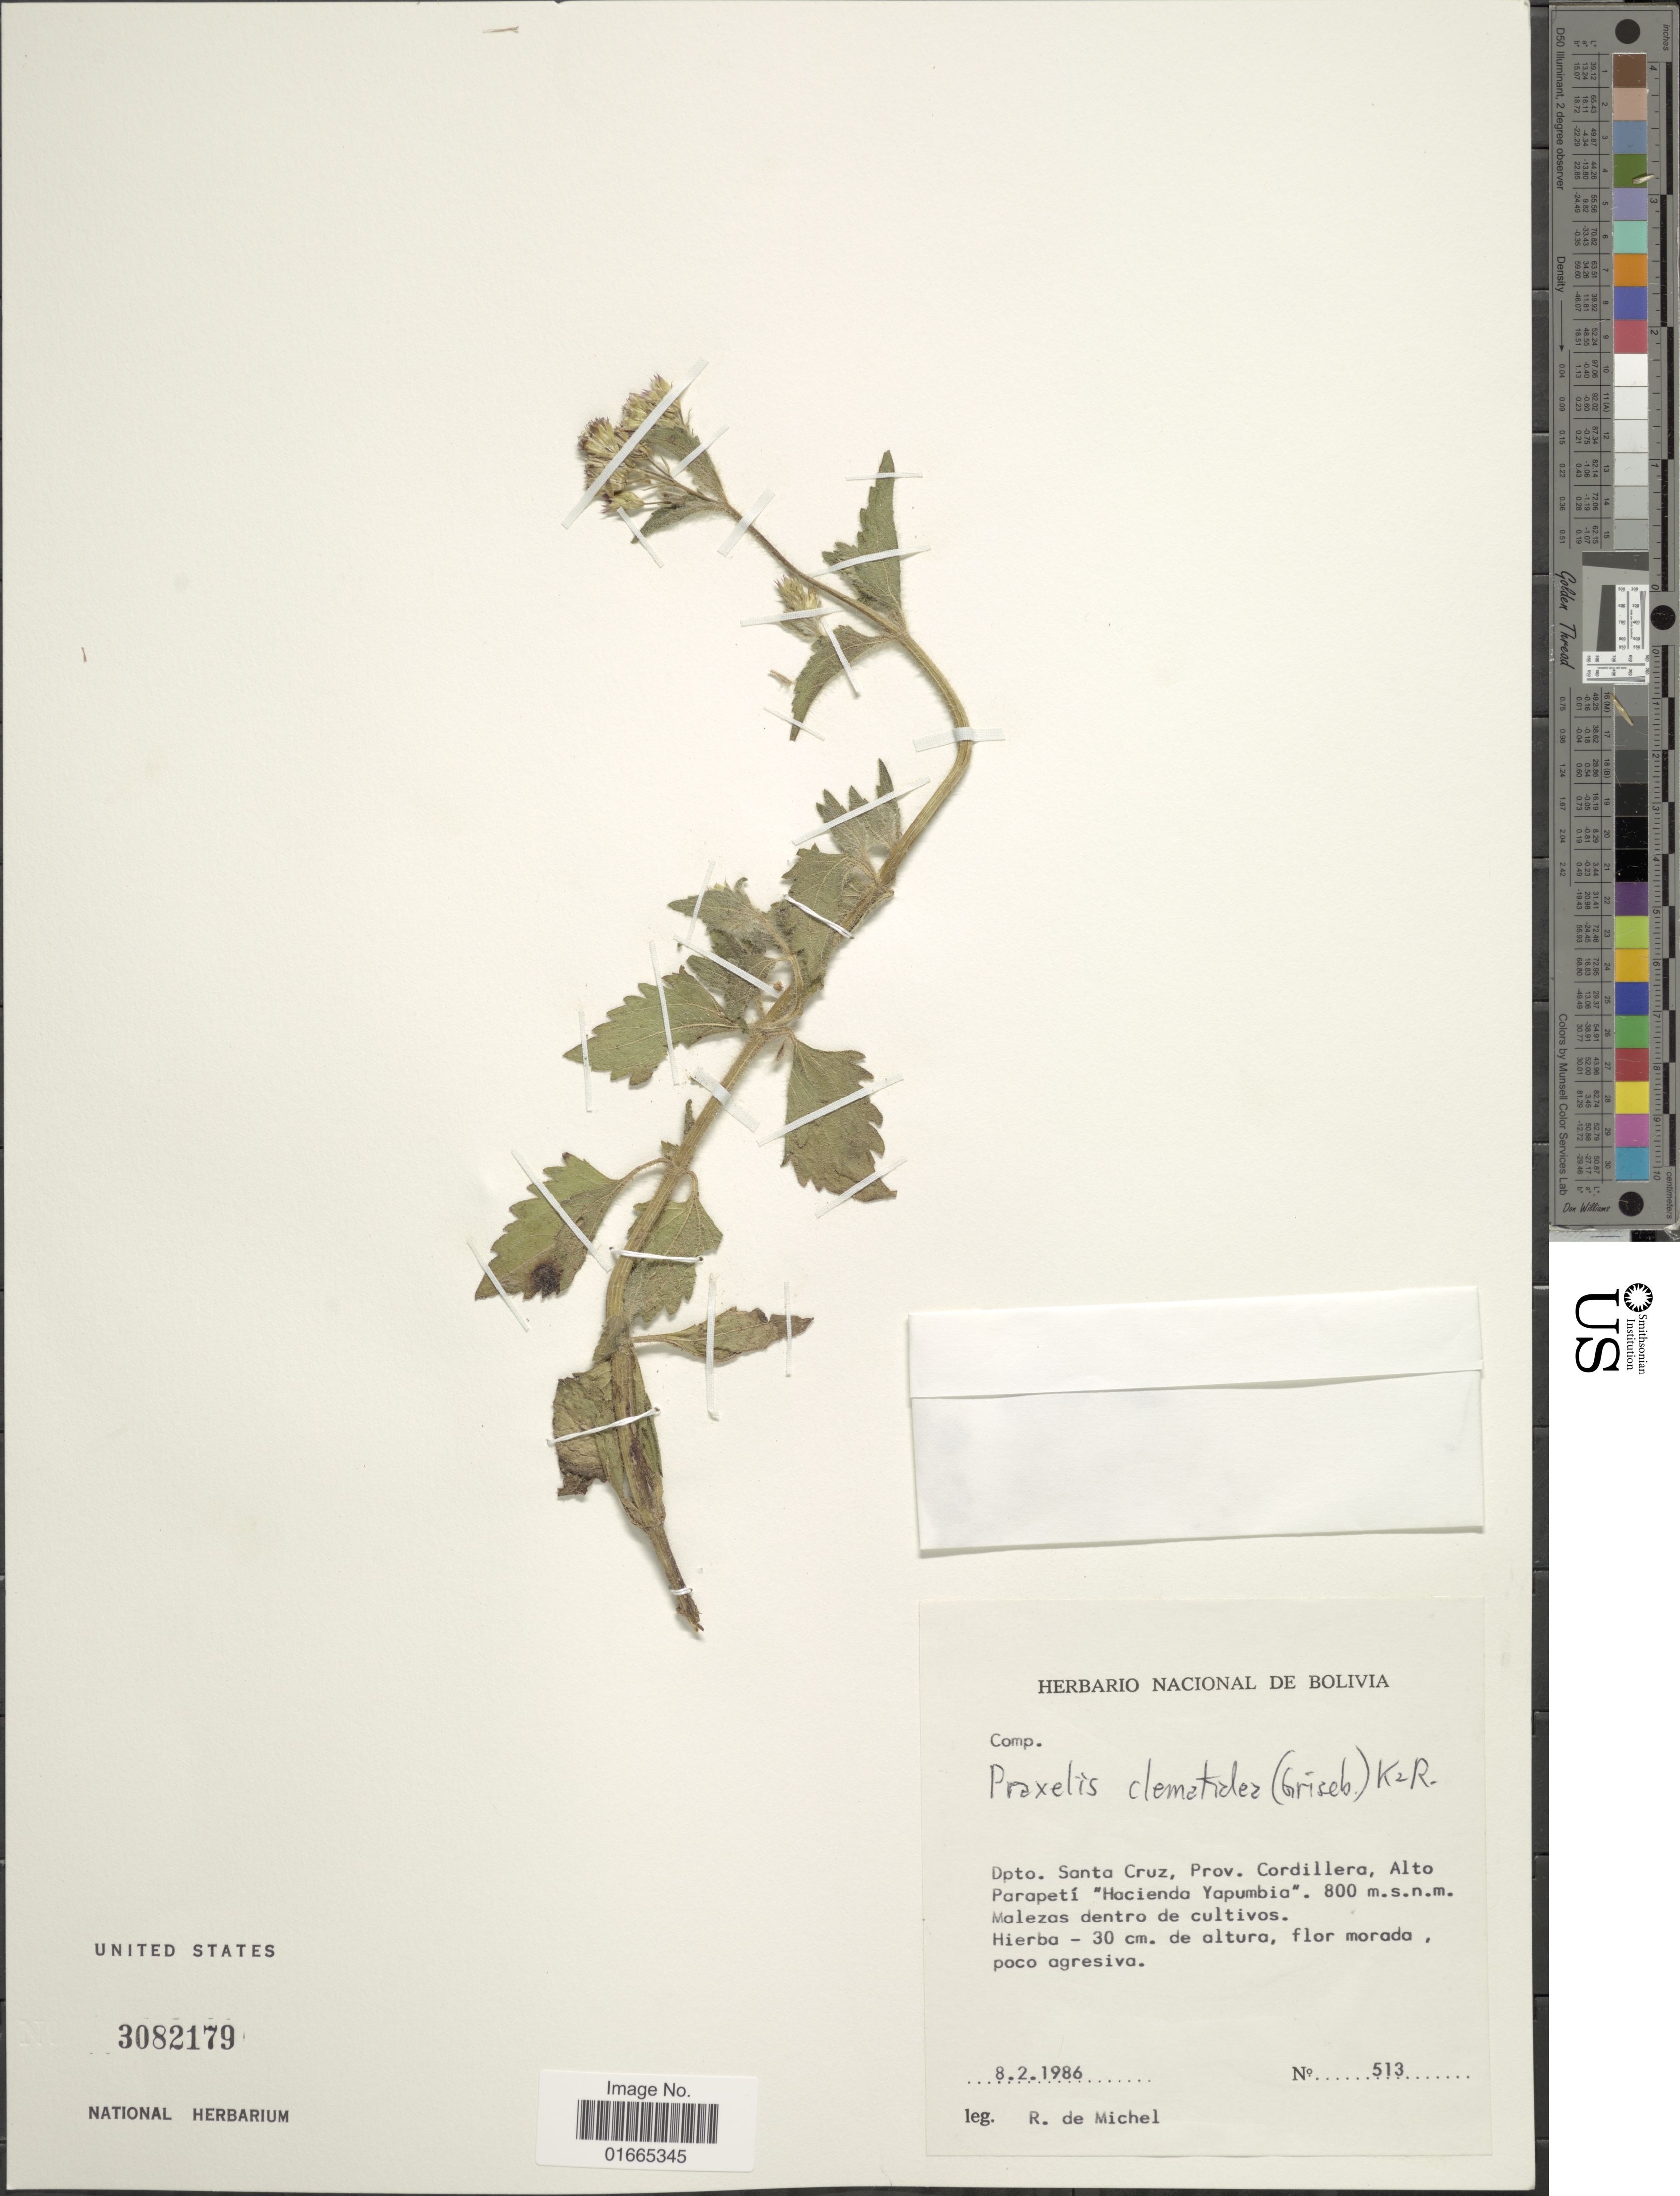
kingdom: Plantae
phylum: Tracheophyta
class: Magnoliopsida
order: Asterales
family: Asteraceae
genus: Praxelis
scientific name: Praxelis clematidea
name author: (Griseb.) R.M. King & H. Rob.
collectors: R. d. Michel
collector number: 513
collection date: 1986-02-08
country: Bolivia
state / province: Santa Cruz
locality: Dpto. Santa Cruz, Prov. Cordillera, Alto Parapetí "Hacienda Yapumbia"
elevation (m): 800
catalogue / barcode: US 3082179